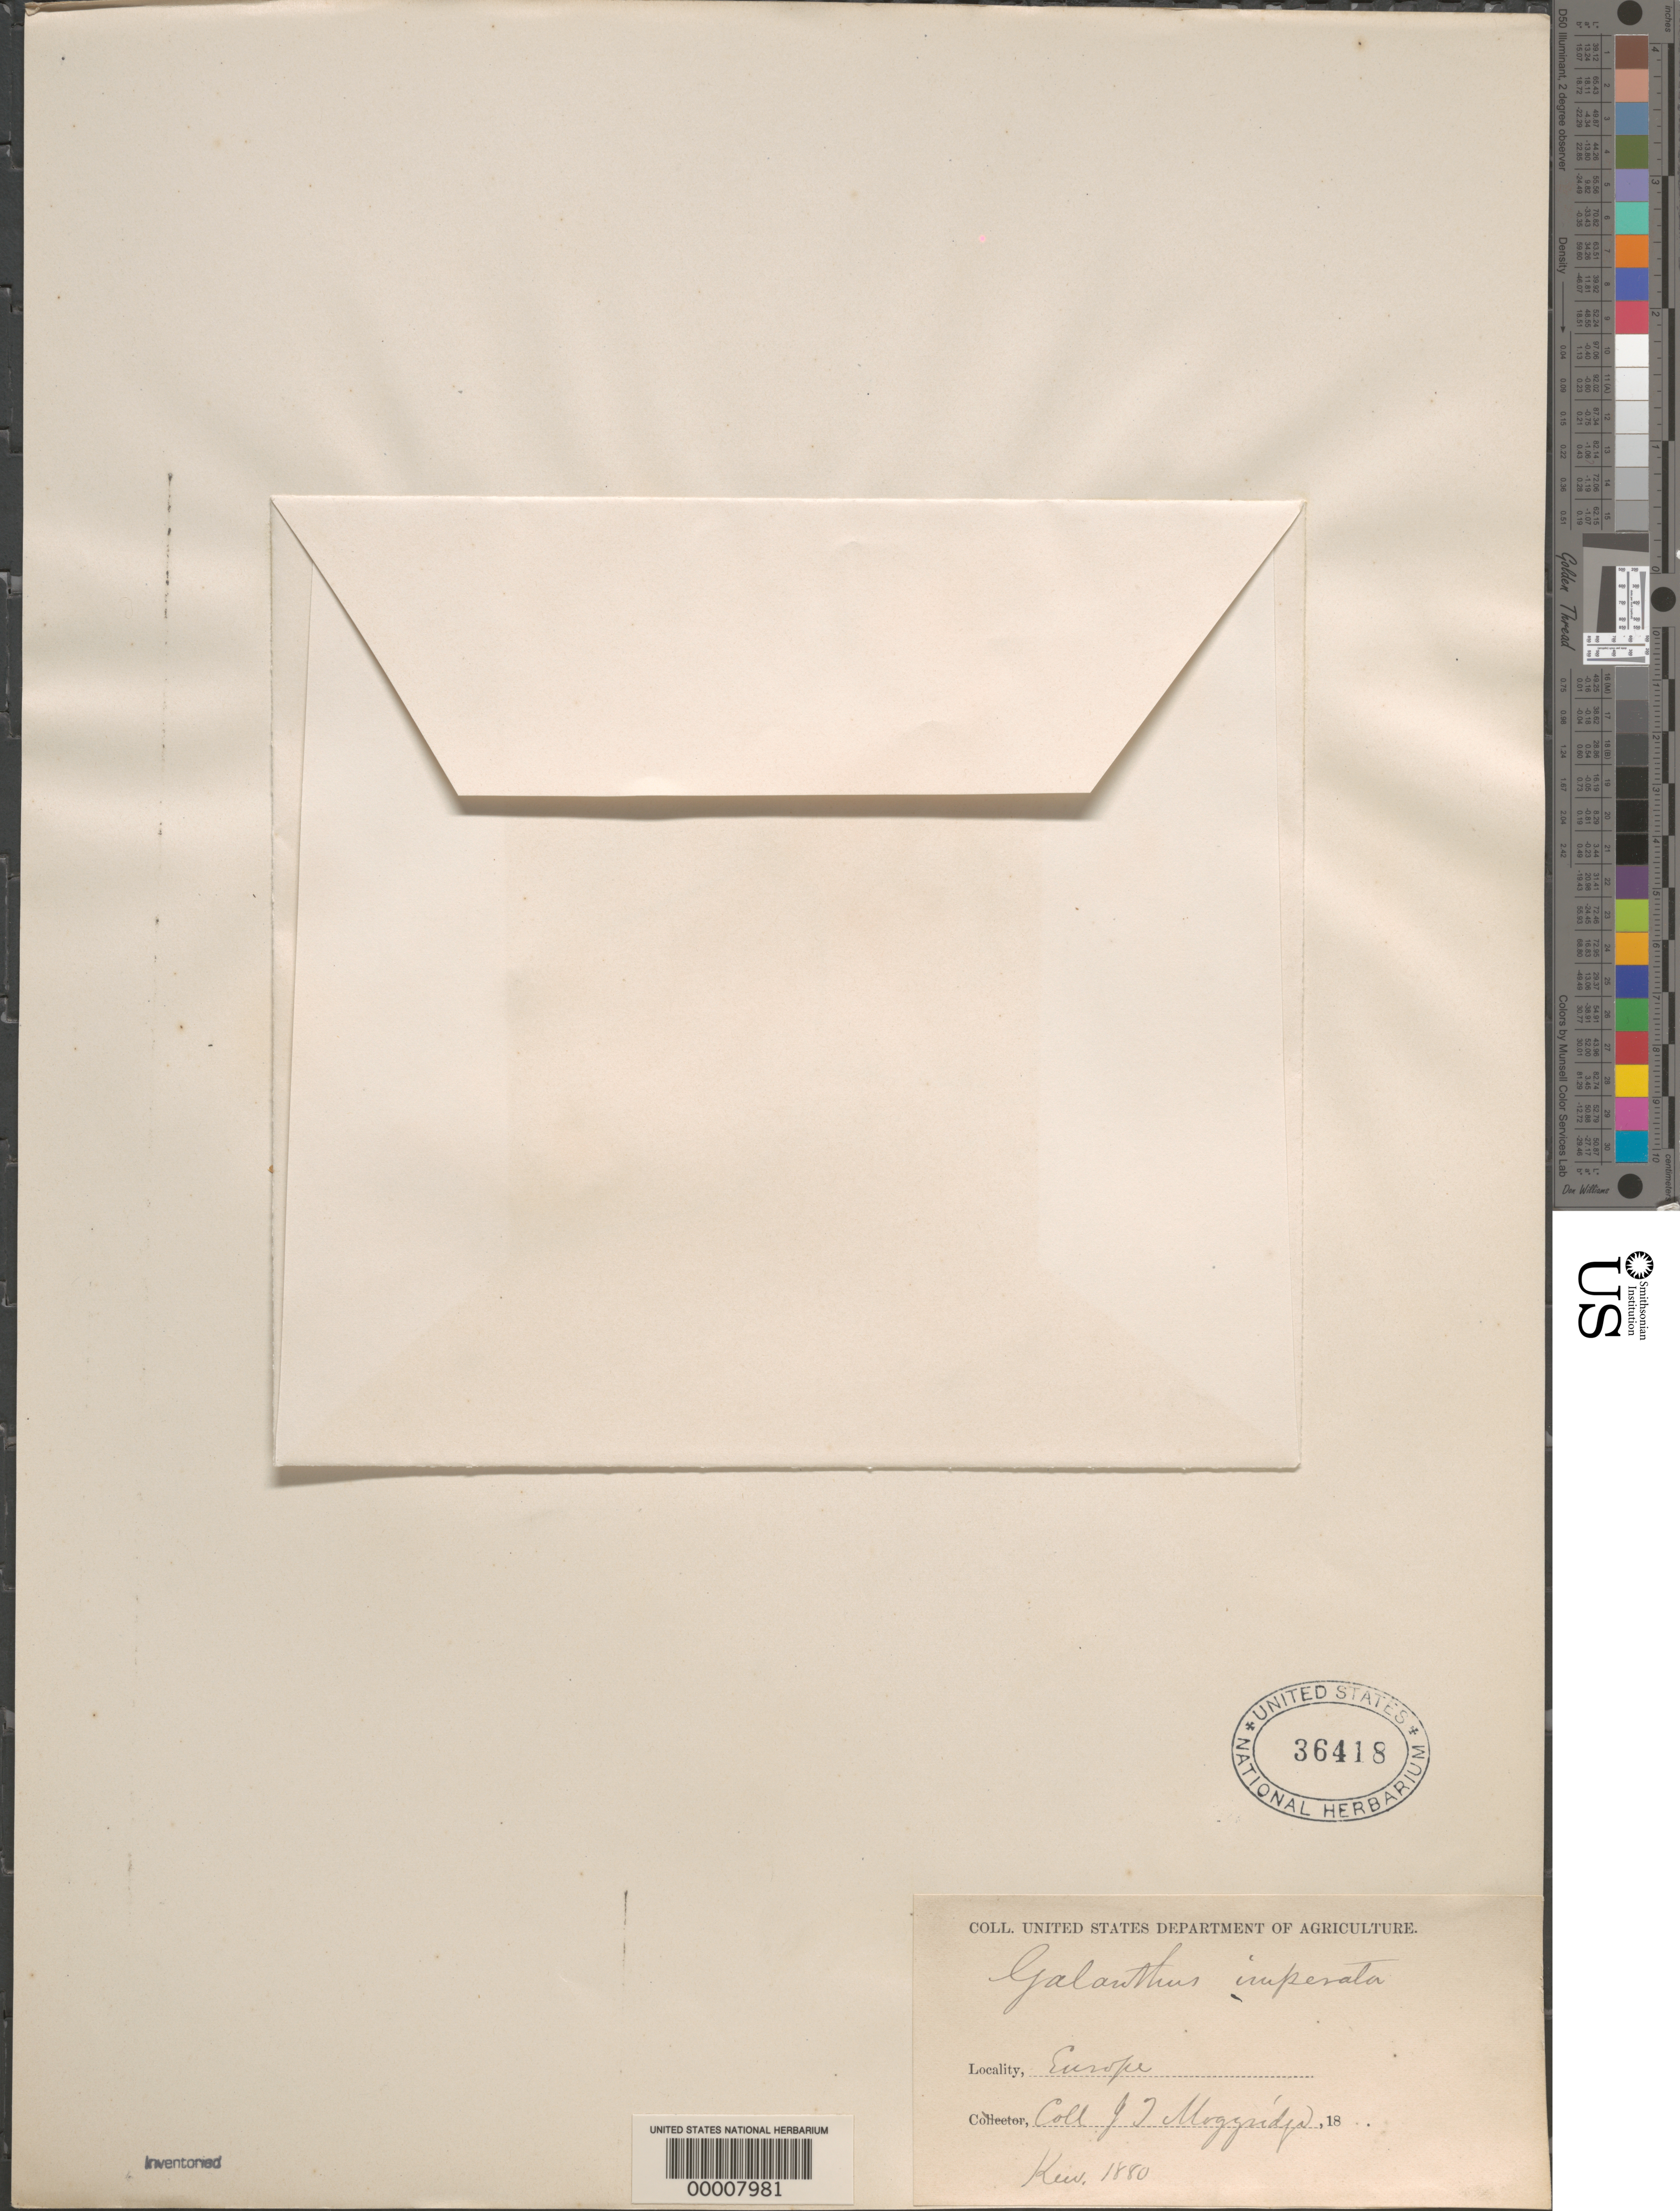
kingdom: Plantae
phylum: Tracheophyta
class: Liliopsida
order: Asparagales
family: Amaryllidaceae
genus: Galanthus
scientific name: Galanthus imperati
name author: Bertol.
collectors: -. Tebbs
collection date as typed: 31 Jan 1867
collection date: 1867-01-31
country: Italy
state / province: Liguria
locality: Pegli, near genoa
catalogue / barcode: US 36418